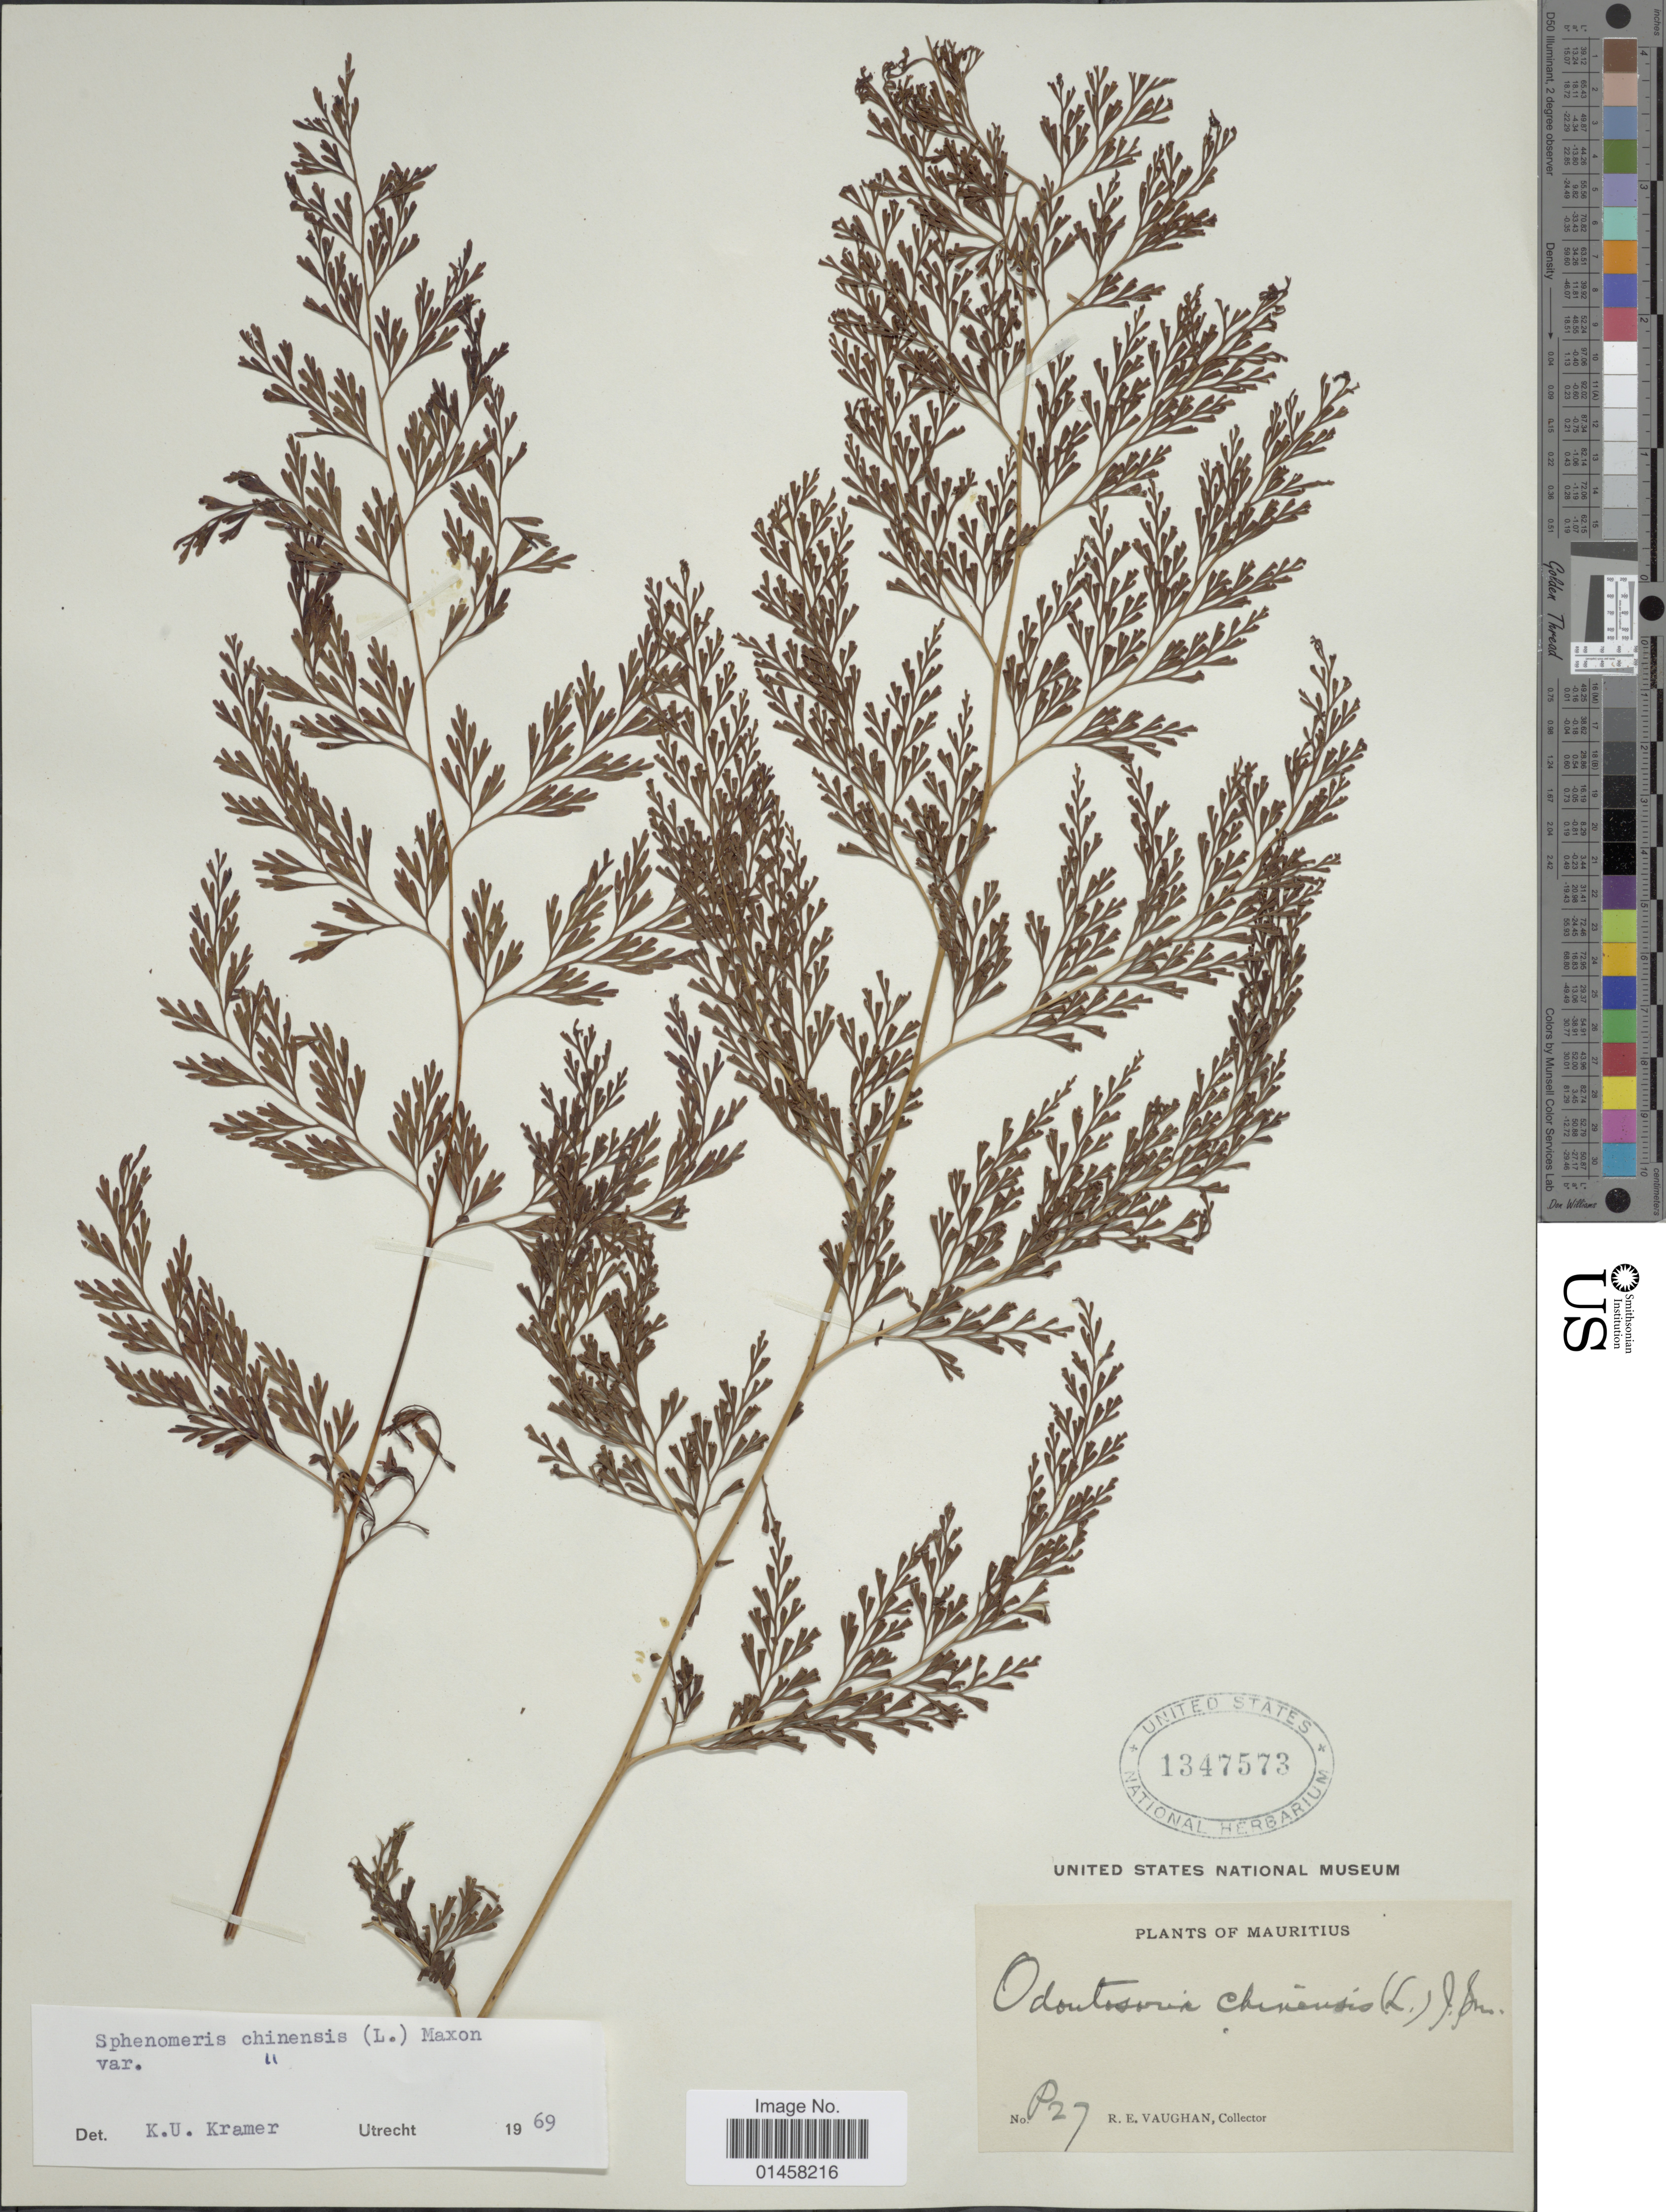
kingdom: Plantae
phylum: Tracheophyta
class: Polypodiopsida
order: Polypodiales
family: Lindsaeaceae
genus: Sphenomeris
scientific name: Sphenomeris chinensis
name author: (L.) Maxon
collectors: R. Vaughan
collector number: P27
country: Mauritius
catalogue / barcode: US 1347573